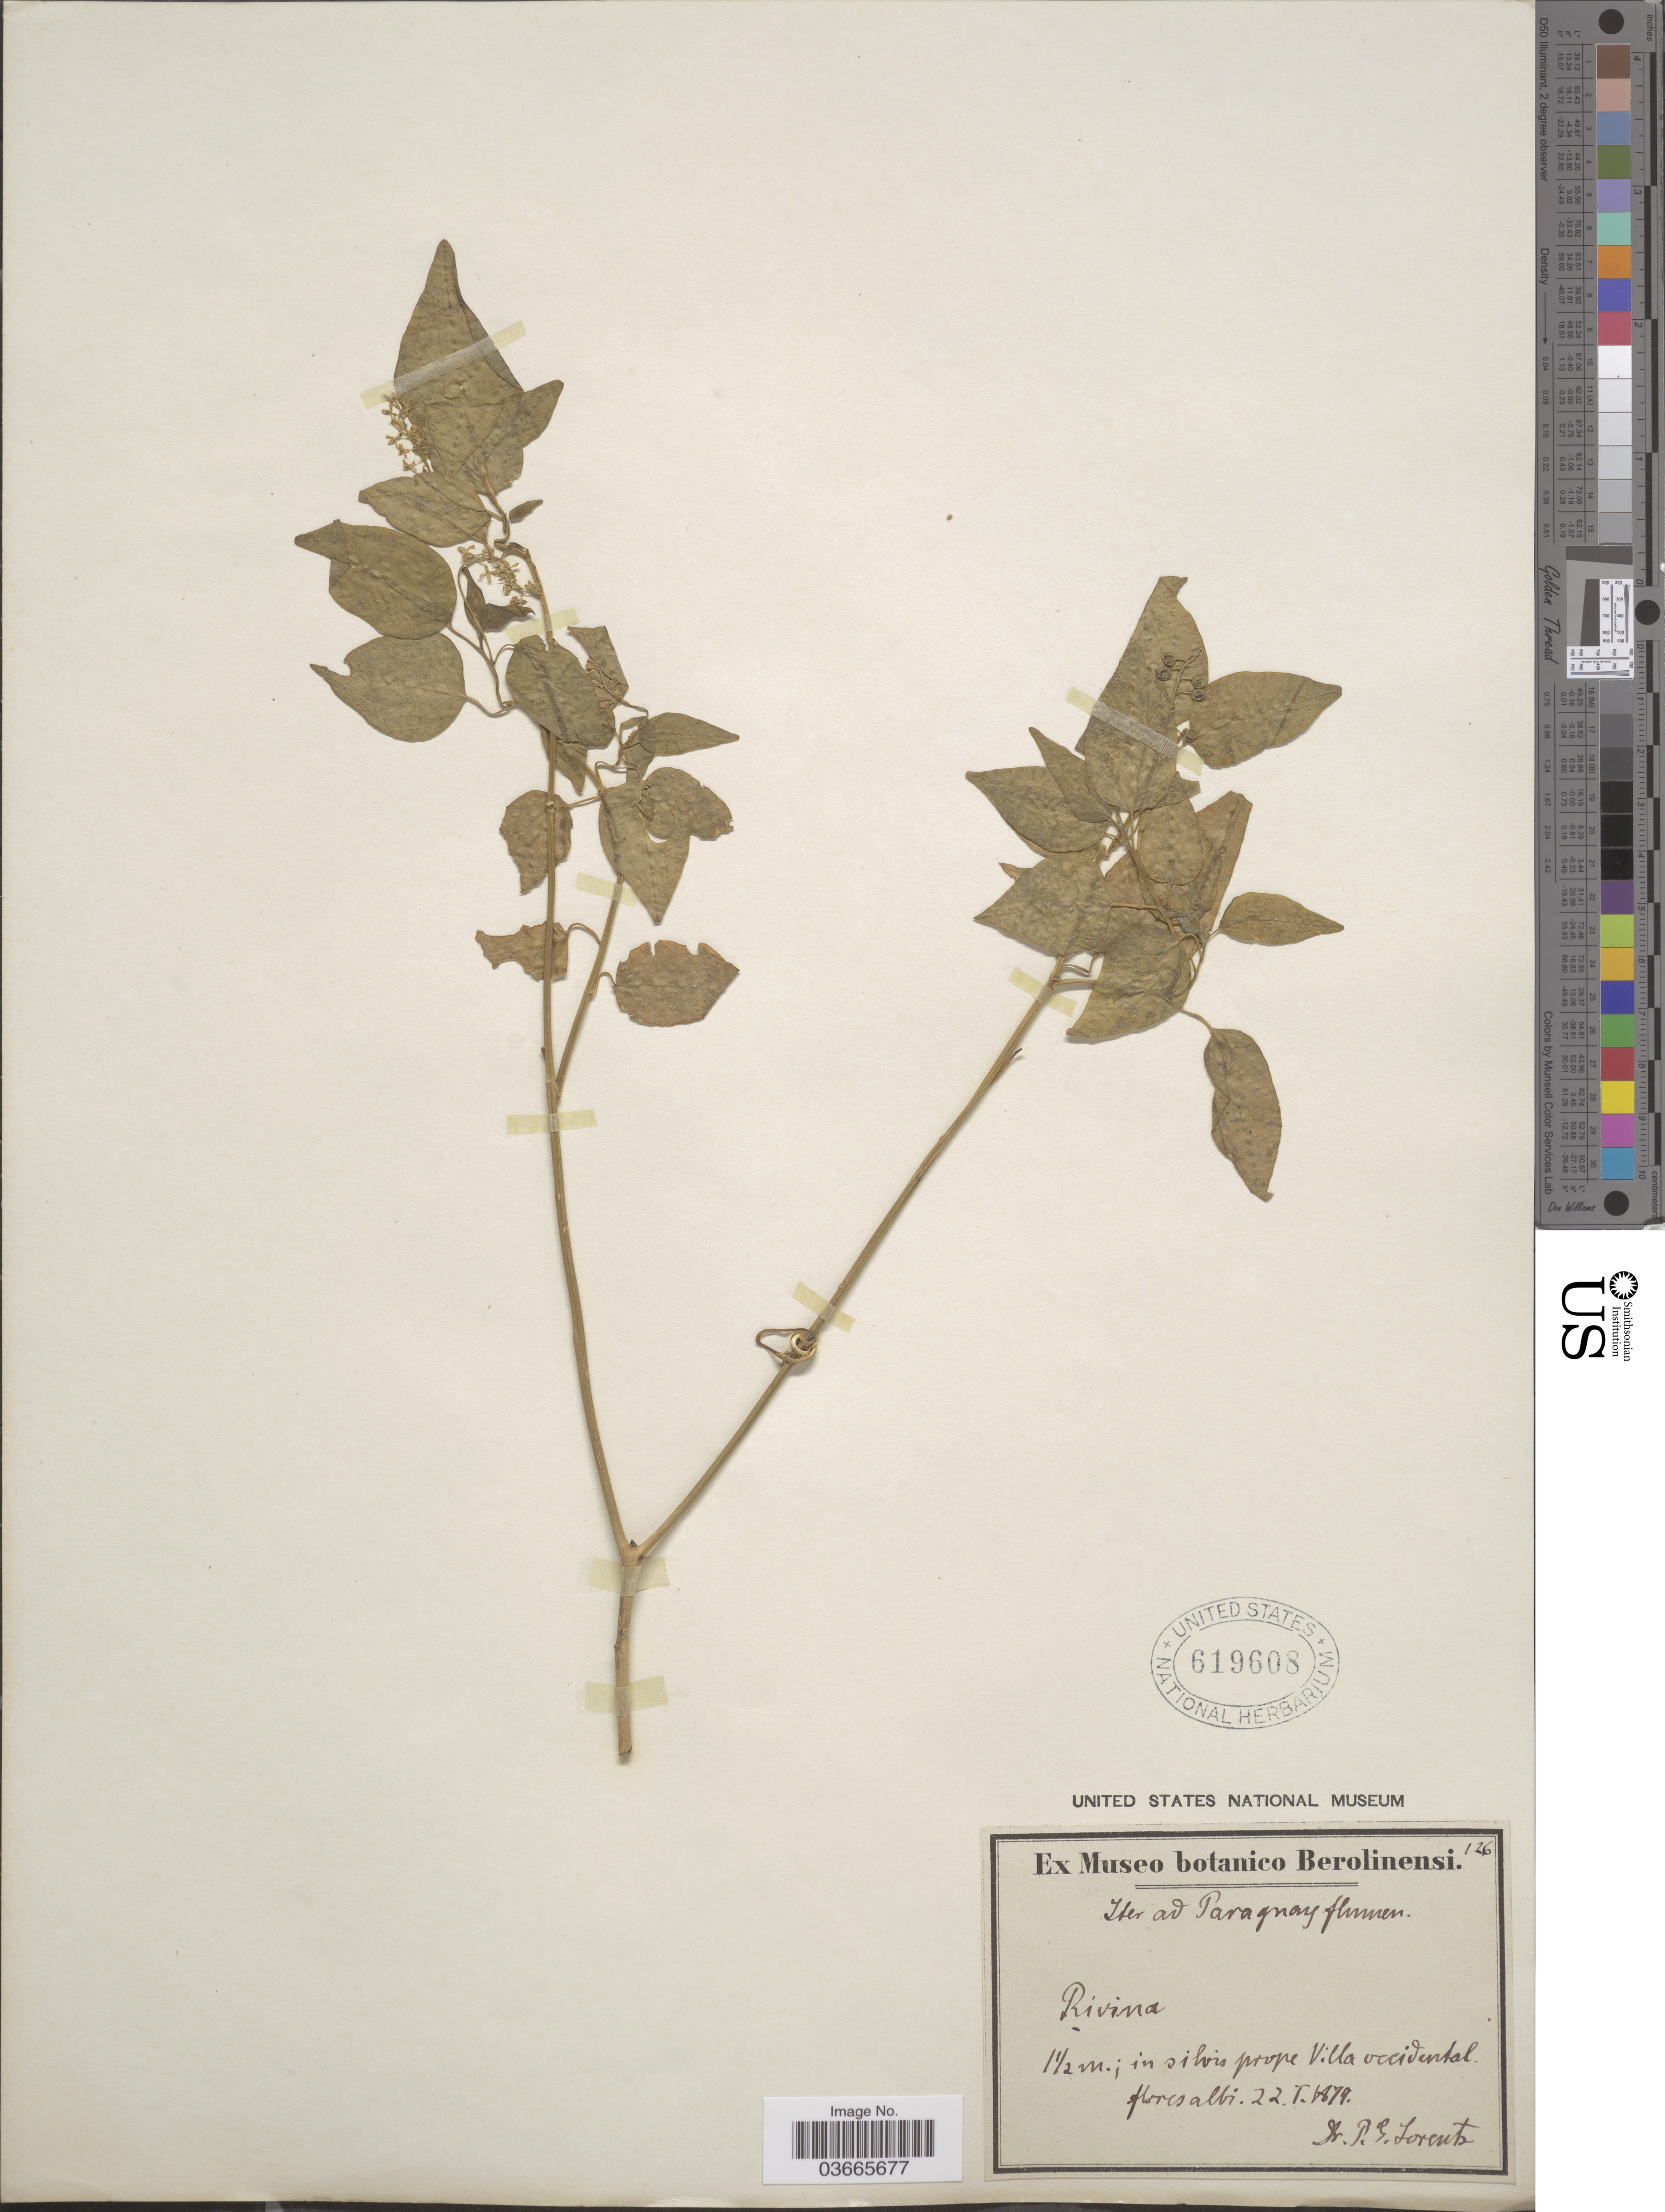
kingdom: Plantae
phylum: Tracheophyta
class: Magnoliopsida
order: Caryophyllales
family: Phytolaccaceae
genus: Rivina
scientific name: Rivina humilis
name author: L.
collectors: P. G. Lorentz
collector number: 126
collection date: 1879-01-22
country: Paraguay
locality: Ad Paraguay flumen. In silvis prope Villa occidental.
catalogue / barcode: US 619608